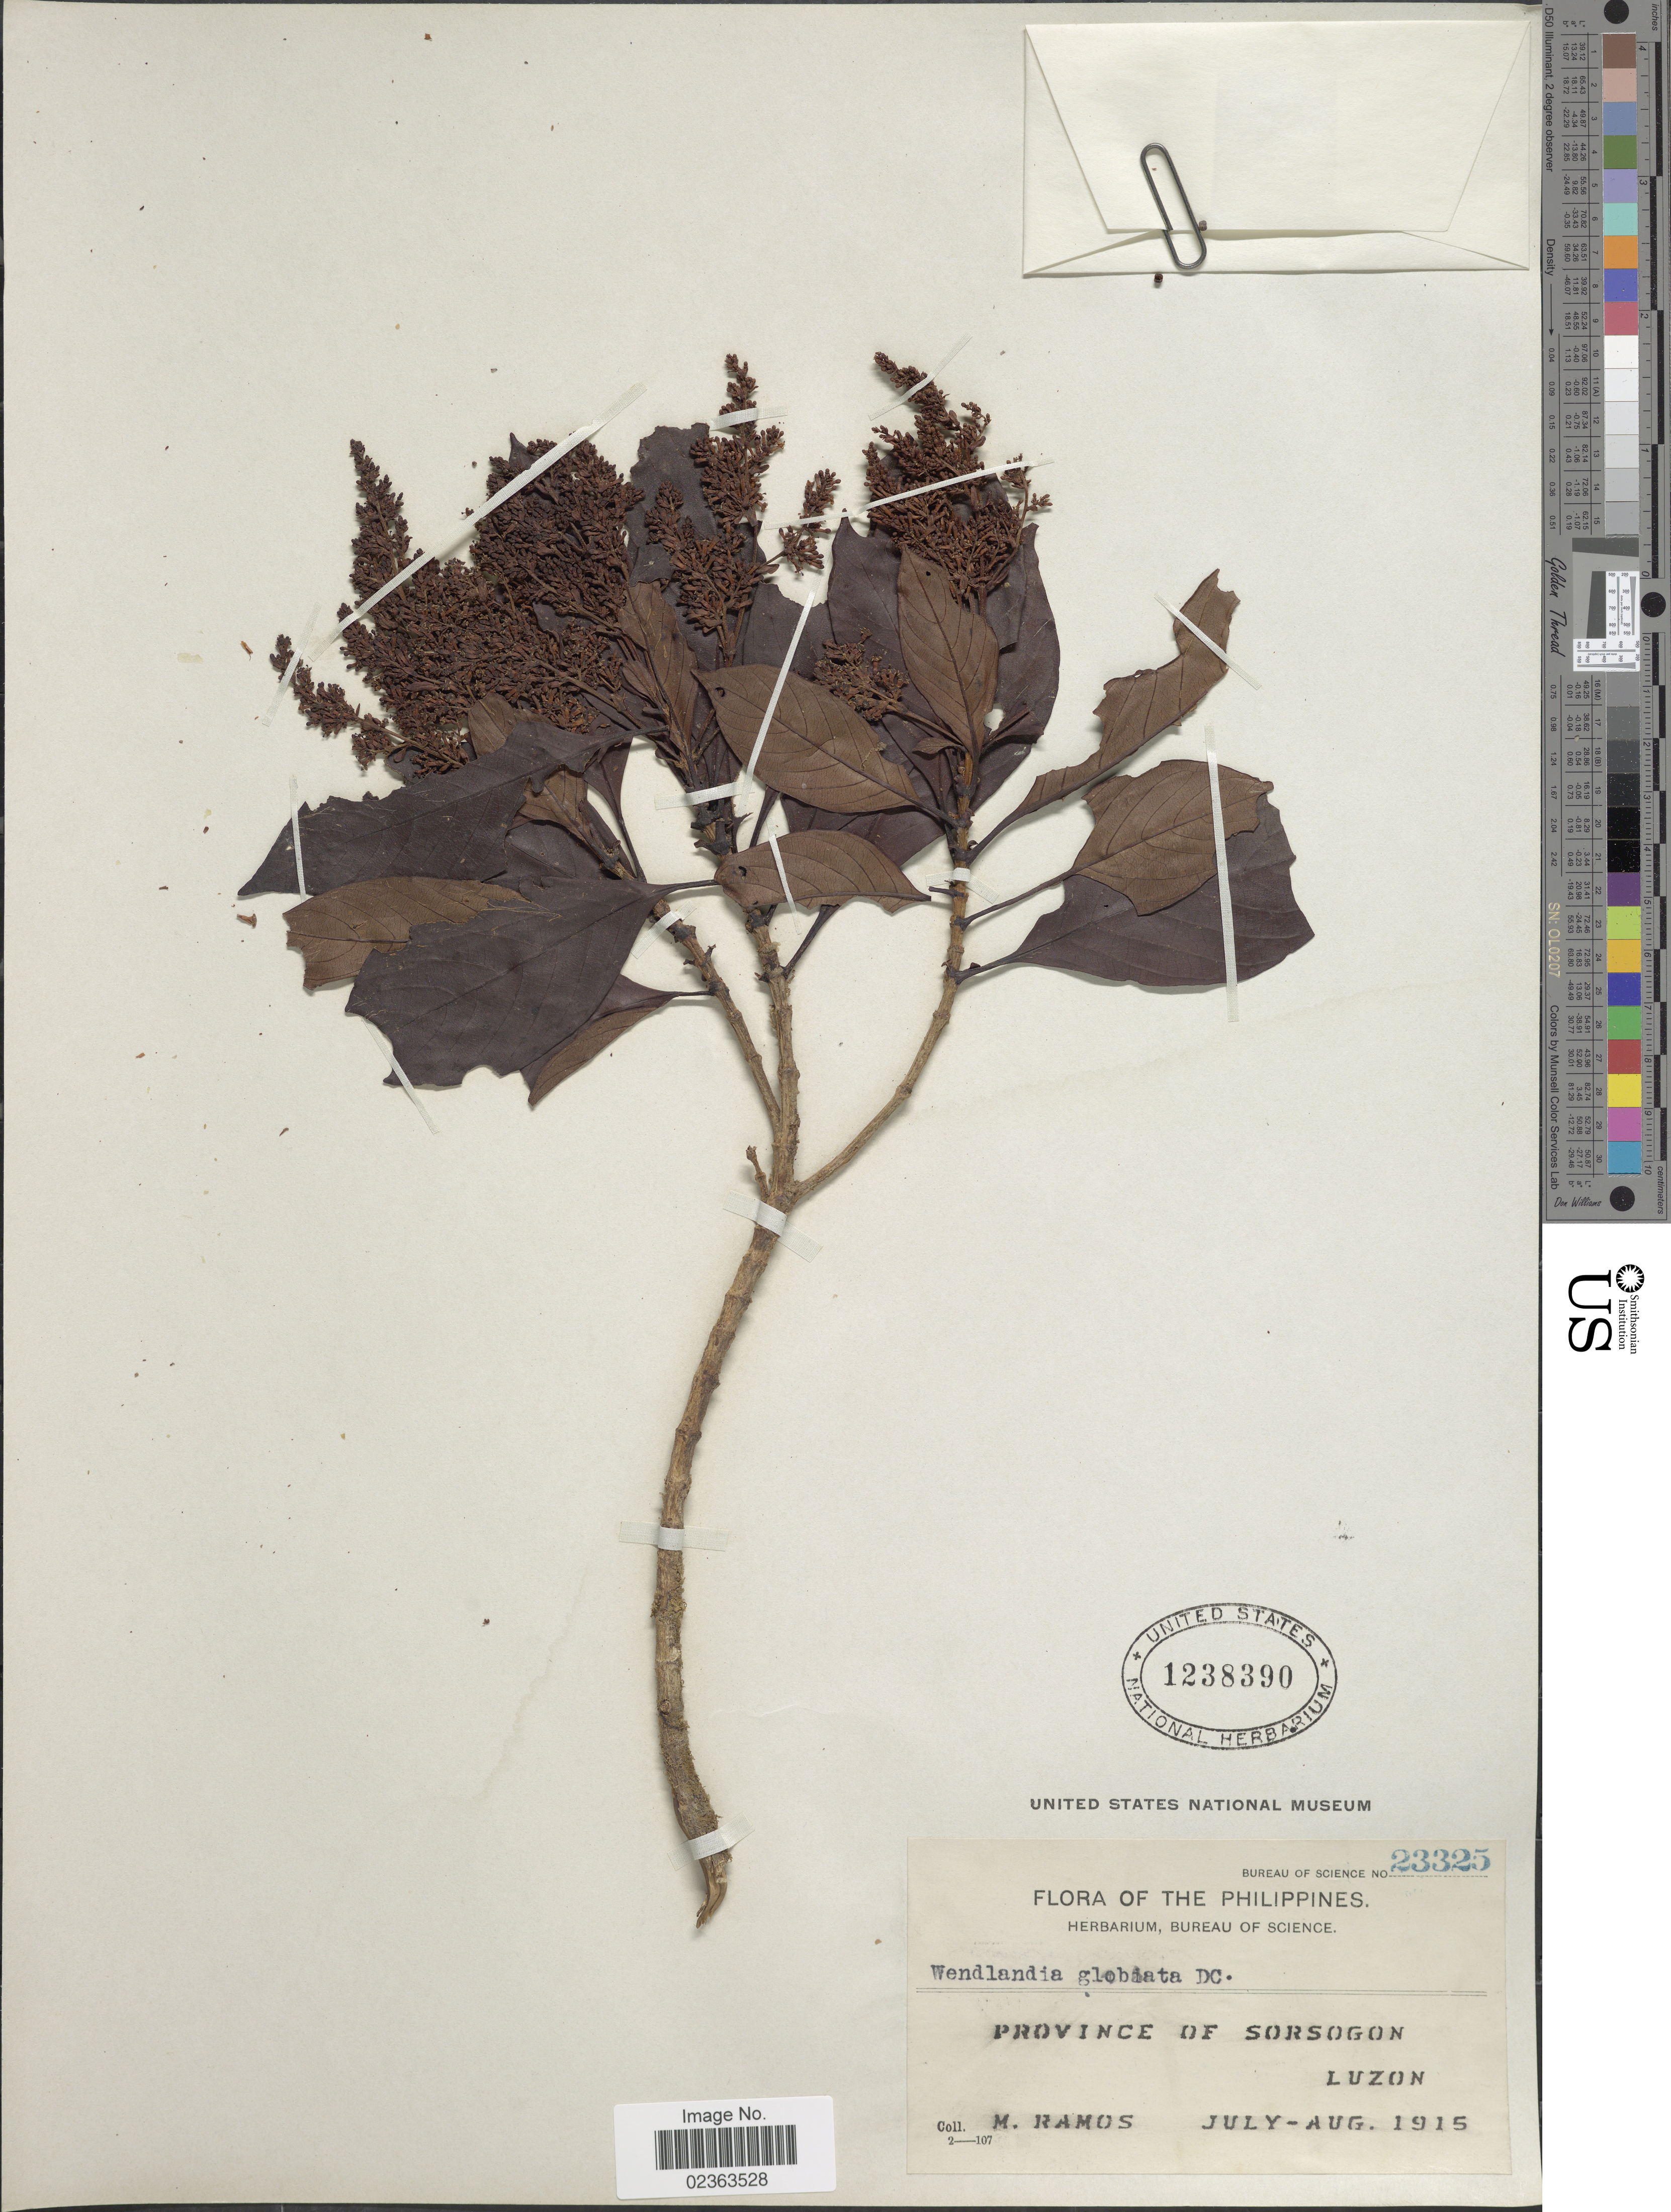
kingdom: Plantae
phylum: Tracheophyta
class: Magnoliopsida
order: Gentianales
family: Rubiaceae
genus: Wendlandia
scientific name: Wendlandia glabrata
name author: DC.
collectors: M. Ramos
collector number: Bureau of Science 23325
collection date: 1915-07/1915-08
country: Philippines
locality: Province of Sorsogon, Luzon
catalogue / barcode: US 1238390